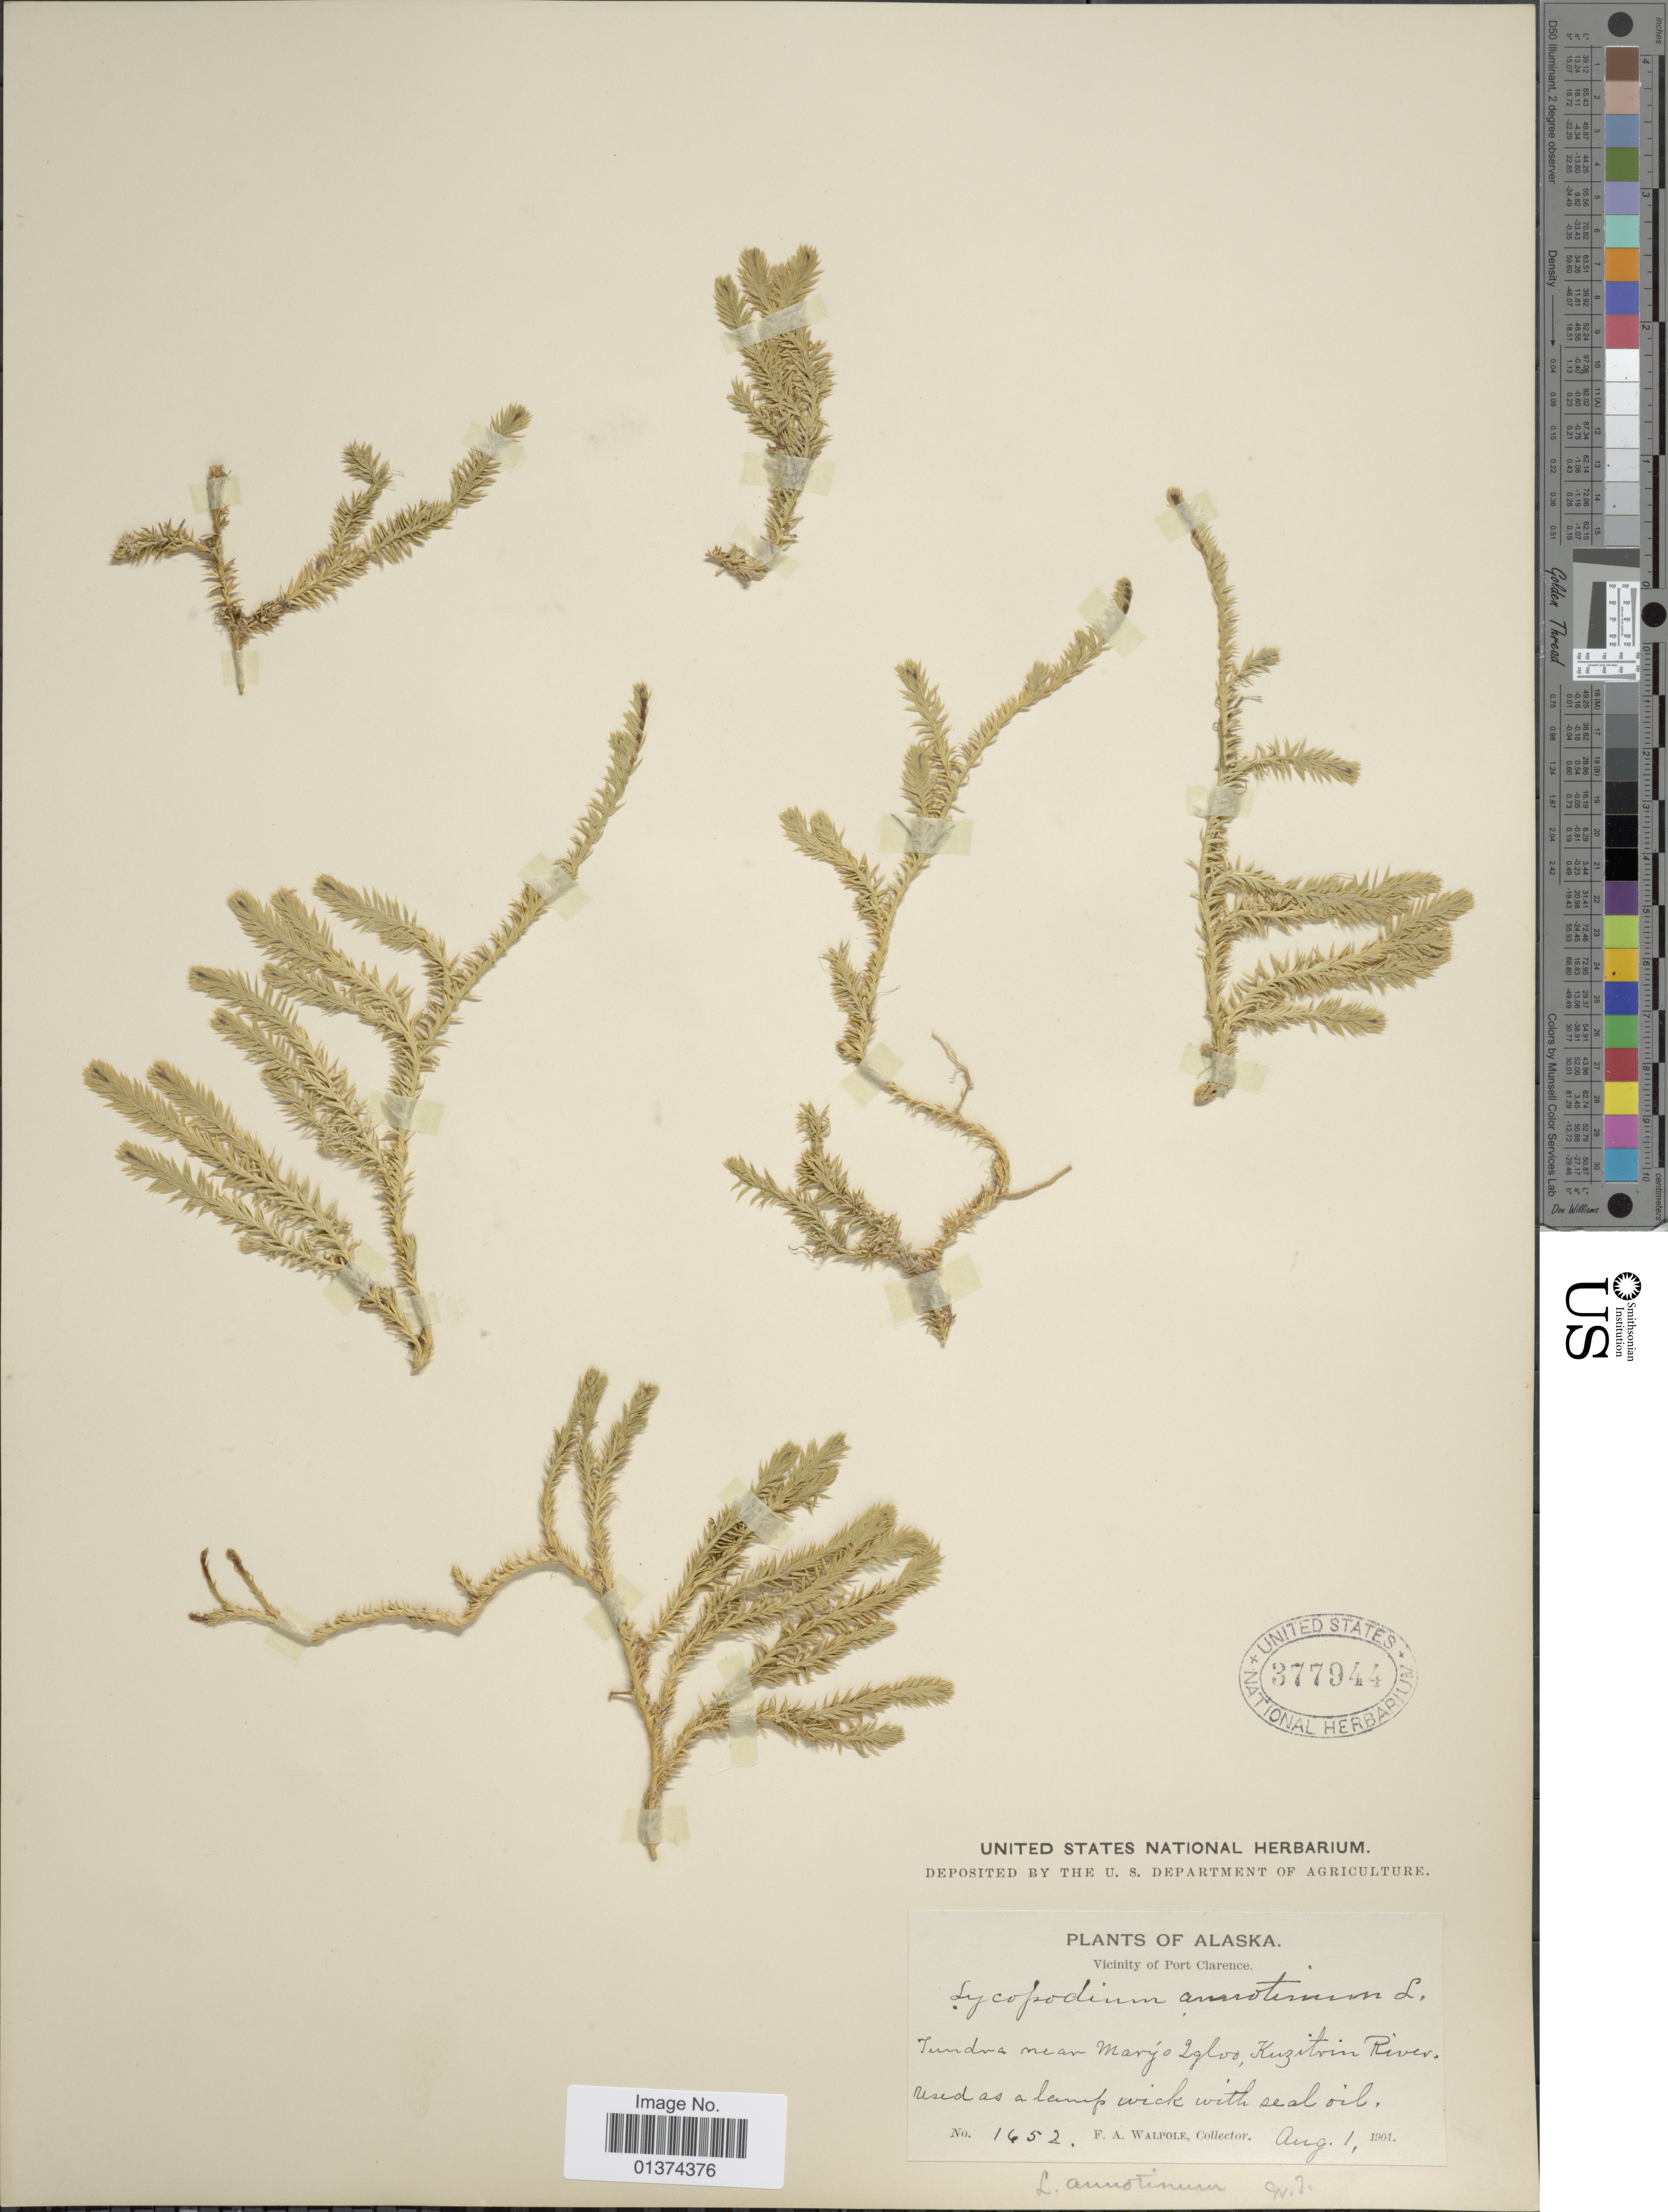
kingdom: Plantae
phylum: Tracheophyta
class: Lycopodiopsida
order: Lycopodiales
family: Lycopodiaceae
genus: Spinulum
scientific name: Spinulum annotinum subsp. annotinum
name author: (L.) A. Haines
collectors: F. Walpole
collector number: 1652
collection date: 1901-08-01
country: United States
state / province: Alaska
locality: Vicinity of Port Clarence. Tundra near Mary's Igloo, Kuzitrin River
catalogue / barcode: US 377944